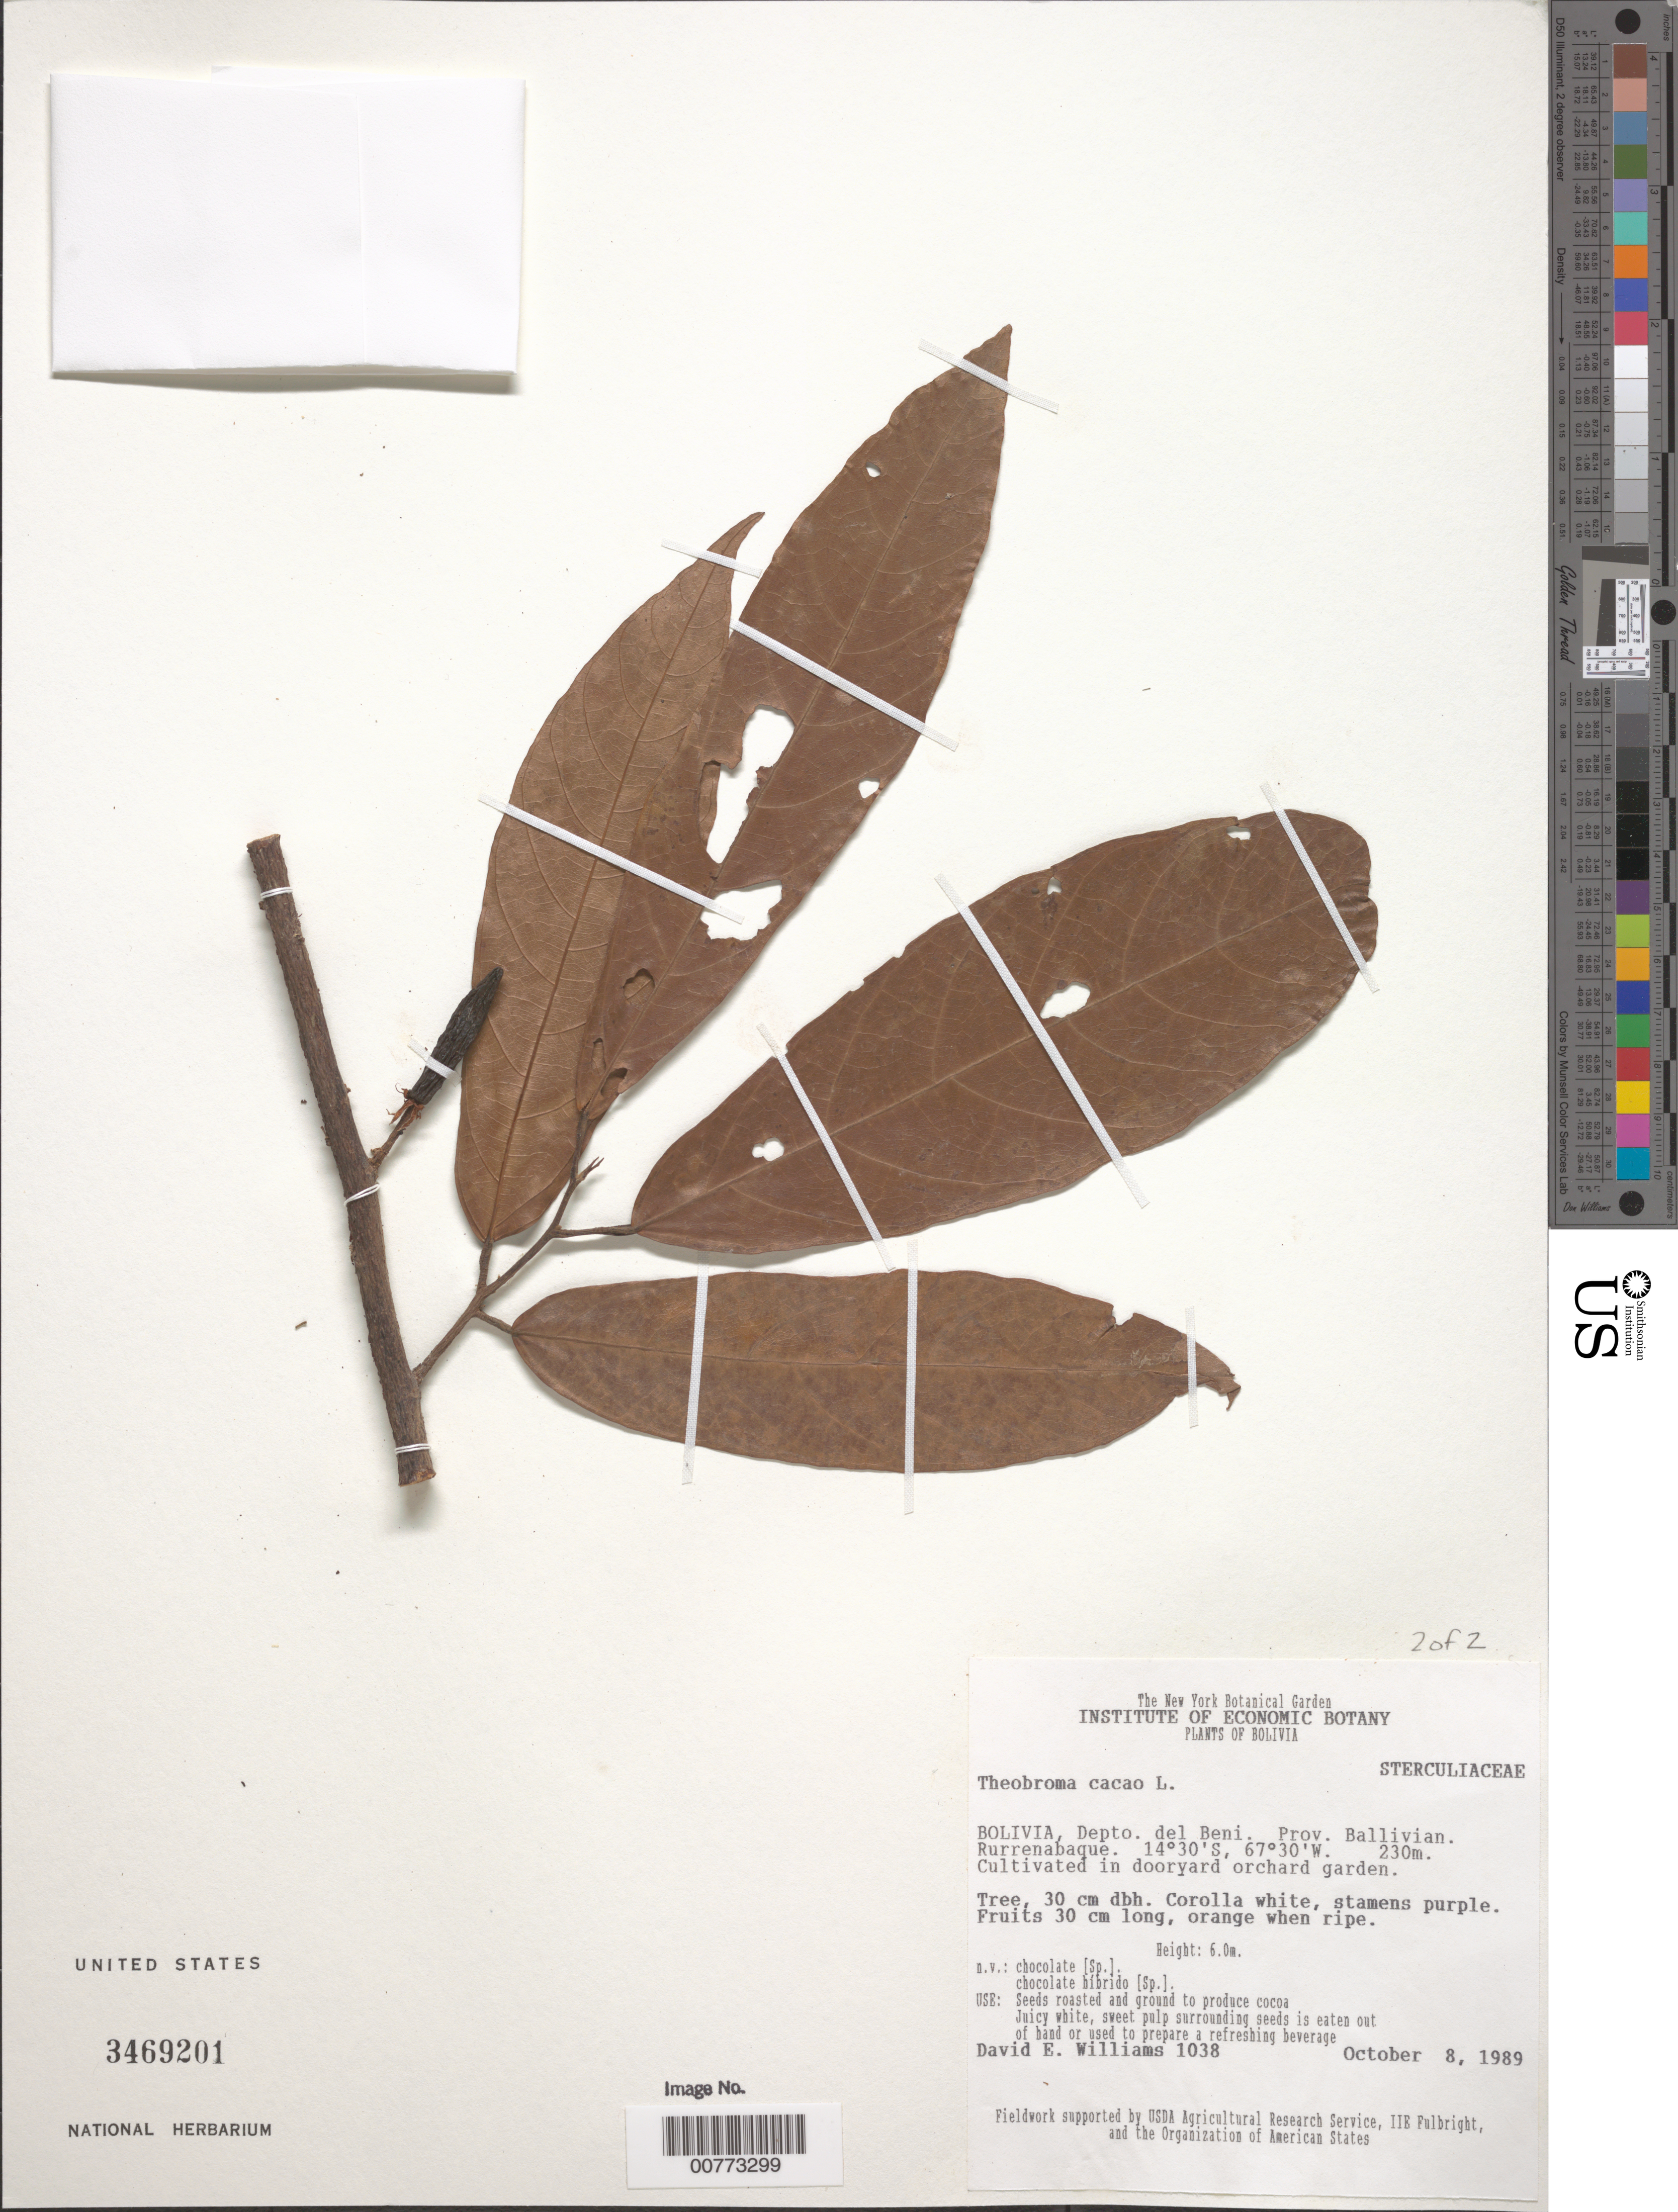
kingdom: Plantae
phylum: Tracheophyta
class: Magnoliopsida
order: Malvales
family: Malvaceae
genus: Theobroma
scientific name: Theobroma cacao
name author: L.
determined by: Williams, D. E.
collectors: D. E. Williams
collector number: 1038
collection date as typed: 08 Oct 1989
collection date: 1989-10-08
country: Bolivia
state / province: Beni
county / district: General José Ballivián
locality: Rurrenabaque.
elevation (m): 230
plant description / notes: Common name: chocolate híbrido (Sp.)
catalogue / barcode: US 3469201